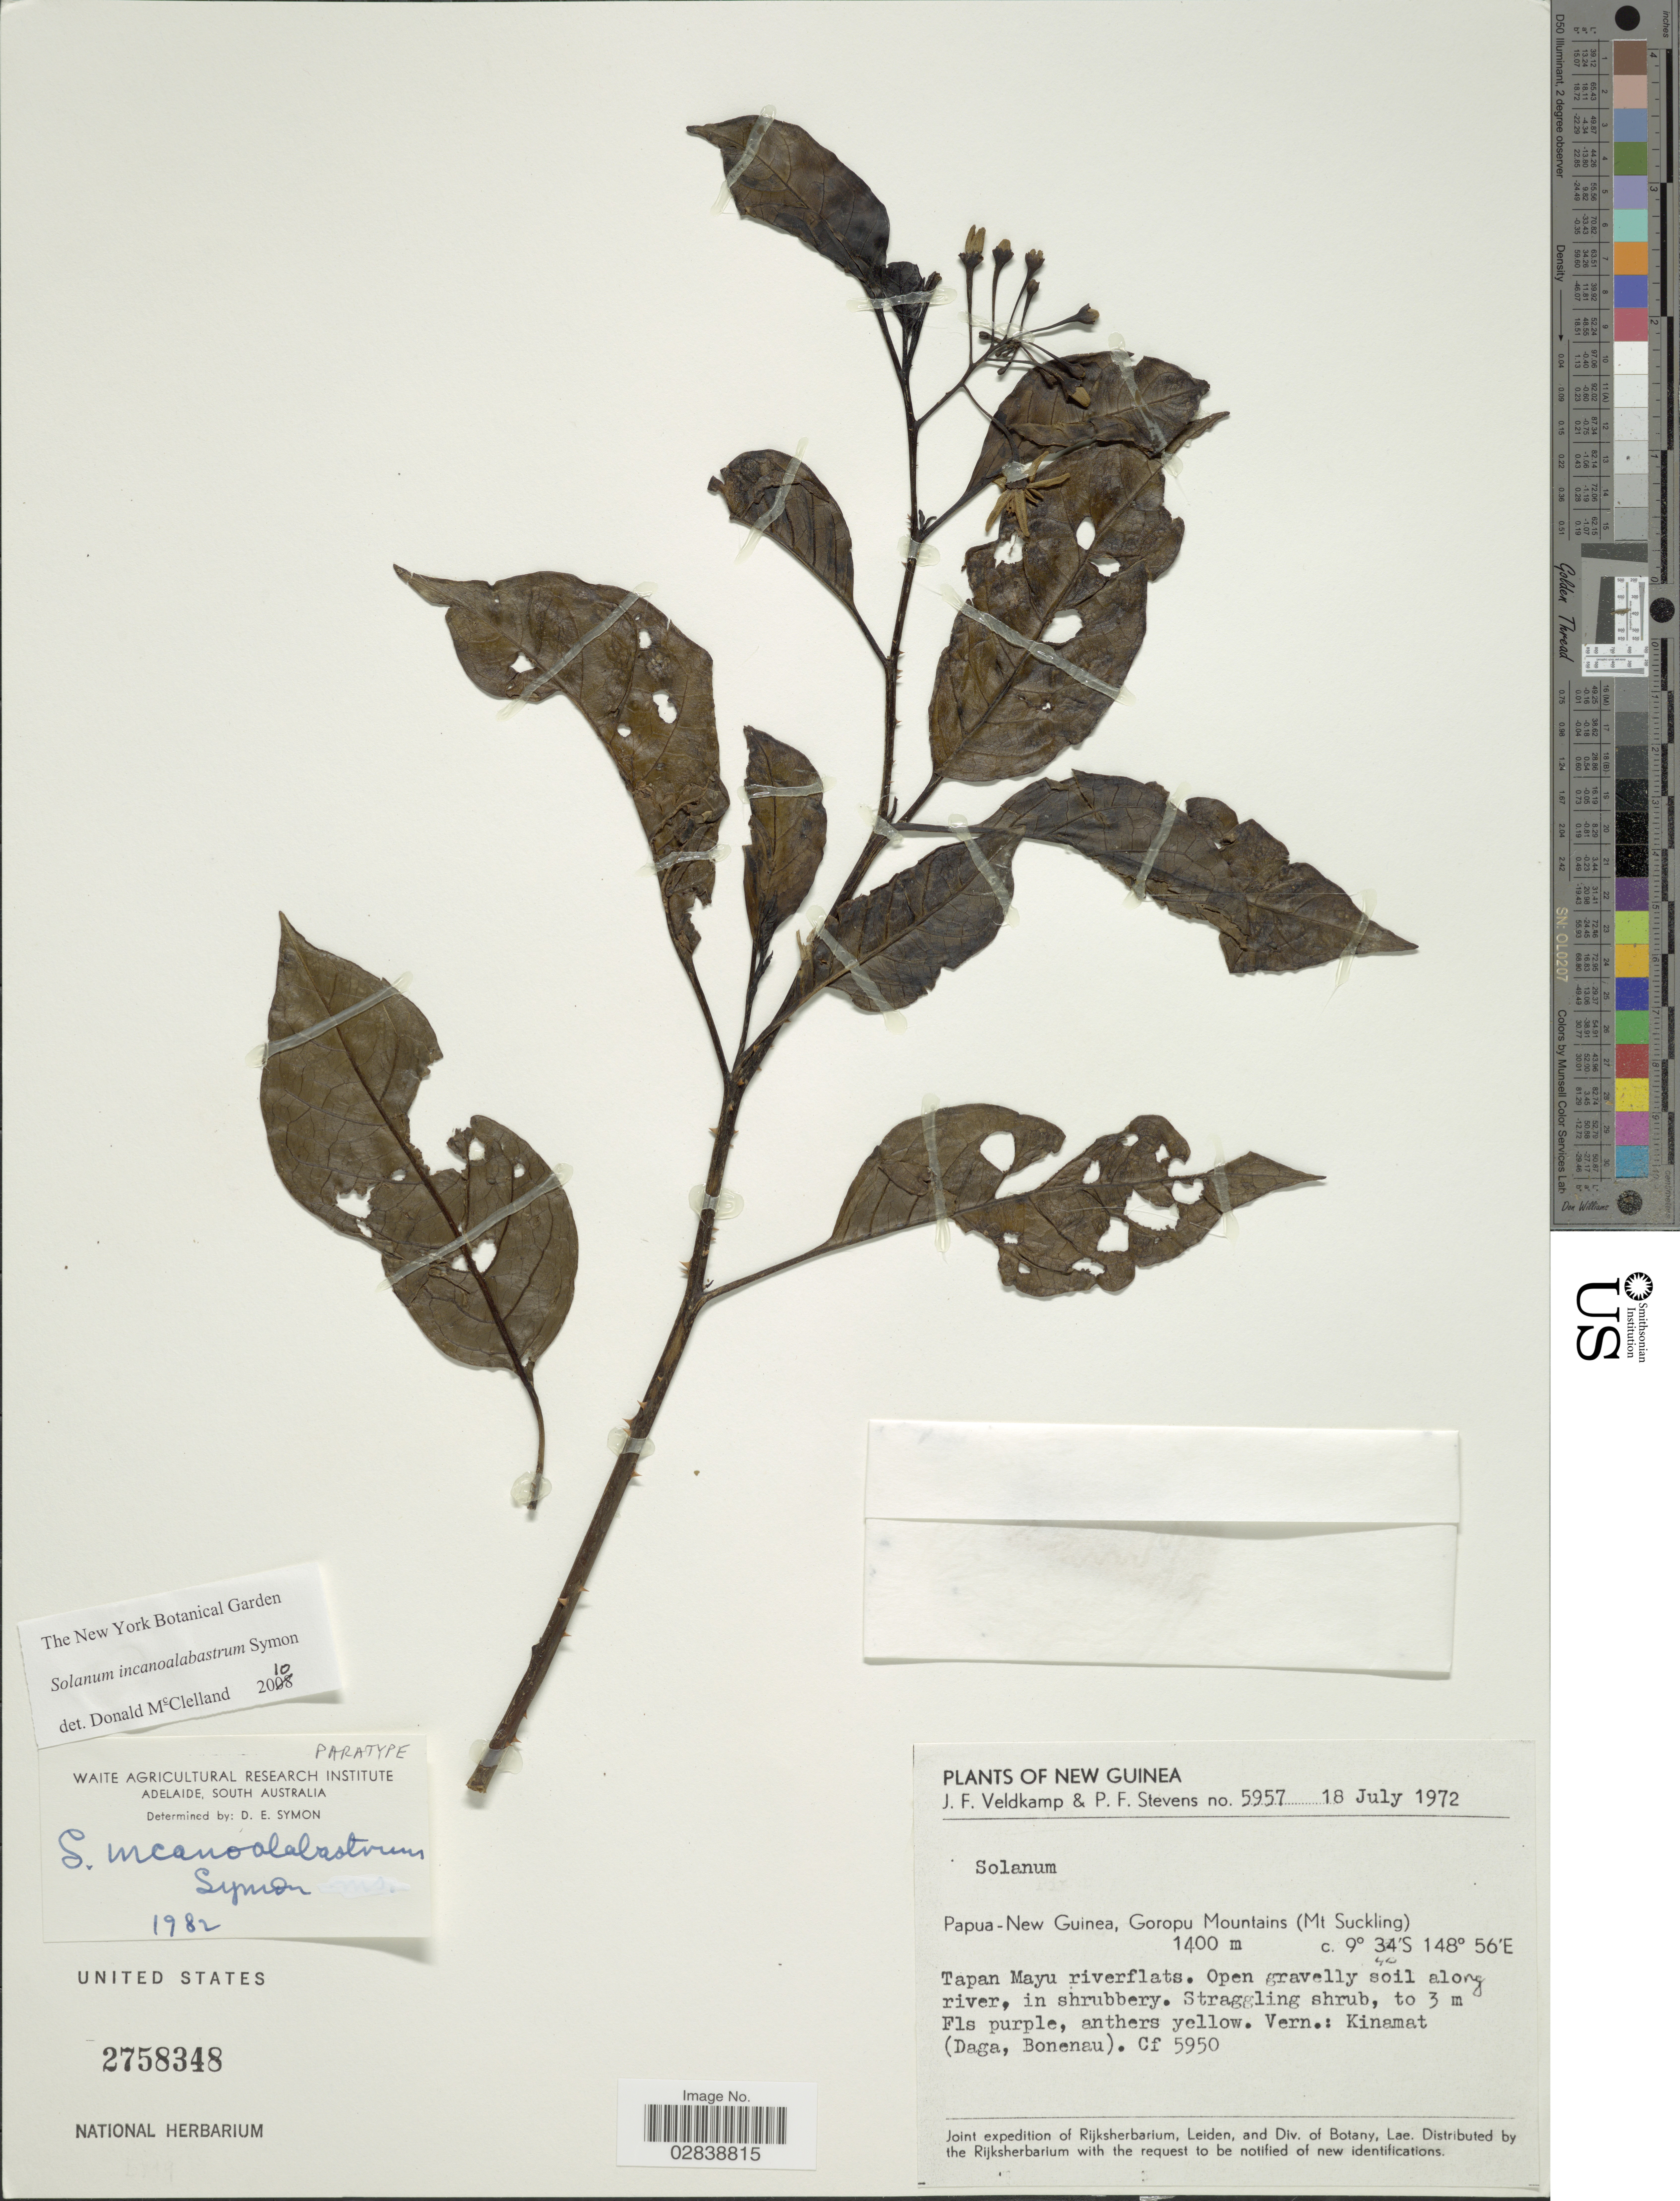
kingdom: Plantae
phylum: Tracheophyta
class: Magnoliopsida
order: Solanales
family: Solanaceae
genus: Solanum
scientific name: Solanum incanoalabastrum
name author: Symon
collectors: J. F. Veldkamp & P. F. Stevens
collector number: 5957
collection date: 1972-07-18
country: Papua New Guinea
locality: New Guinea. Goropu Mountains (Mt Suckling). Tapan Mayu riverfloats.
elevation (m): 1400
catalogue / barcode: US 2758348